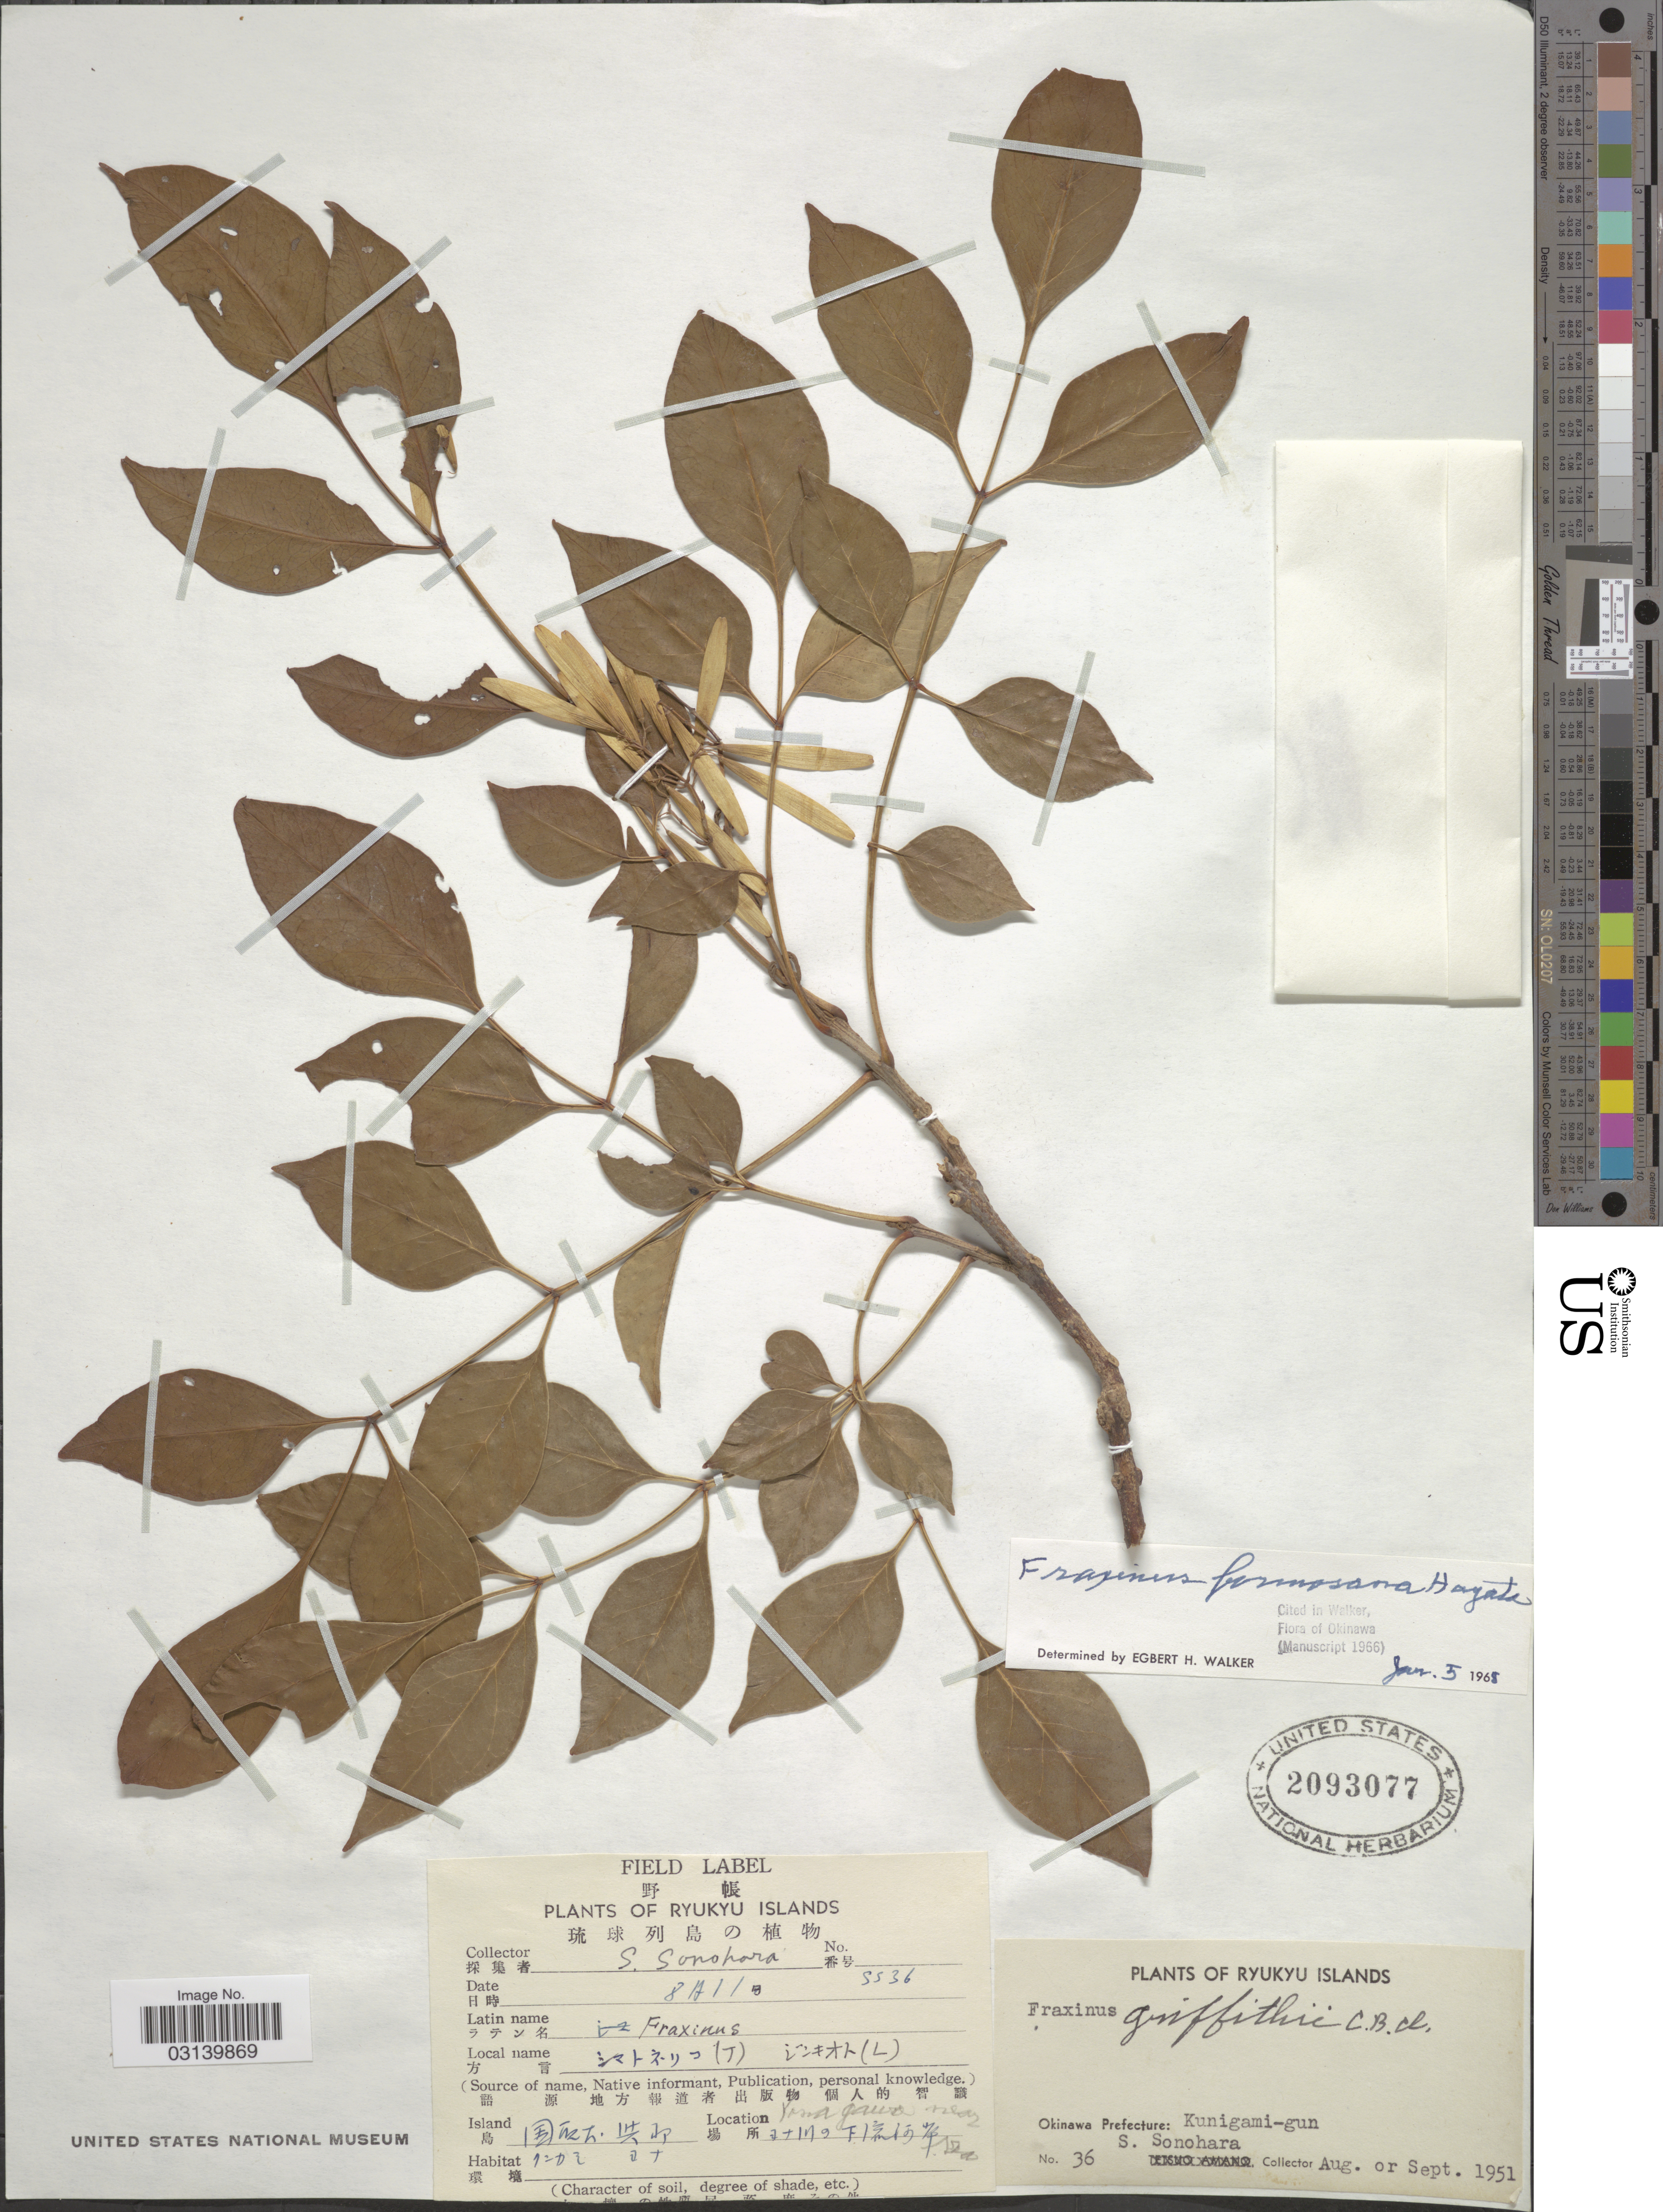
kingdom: Plantae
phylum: Tracheophyta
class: Magnoliopsida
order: Lamiales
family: Oleaceae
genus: Fraxinus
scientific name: Fraxinus formosana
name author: Hayata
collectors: S. Sonohara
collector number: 36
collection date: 1951-08/1951-09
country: Japan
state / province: Okinawa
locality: Ryukyu Islands. Okinawa Prefecture: Kunigama-gun.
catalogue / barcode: US 2093077